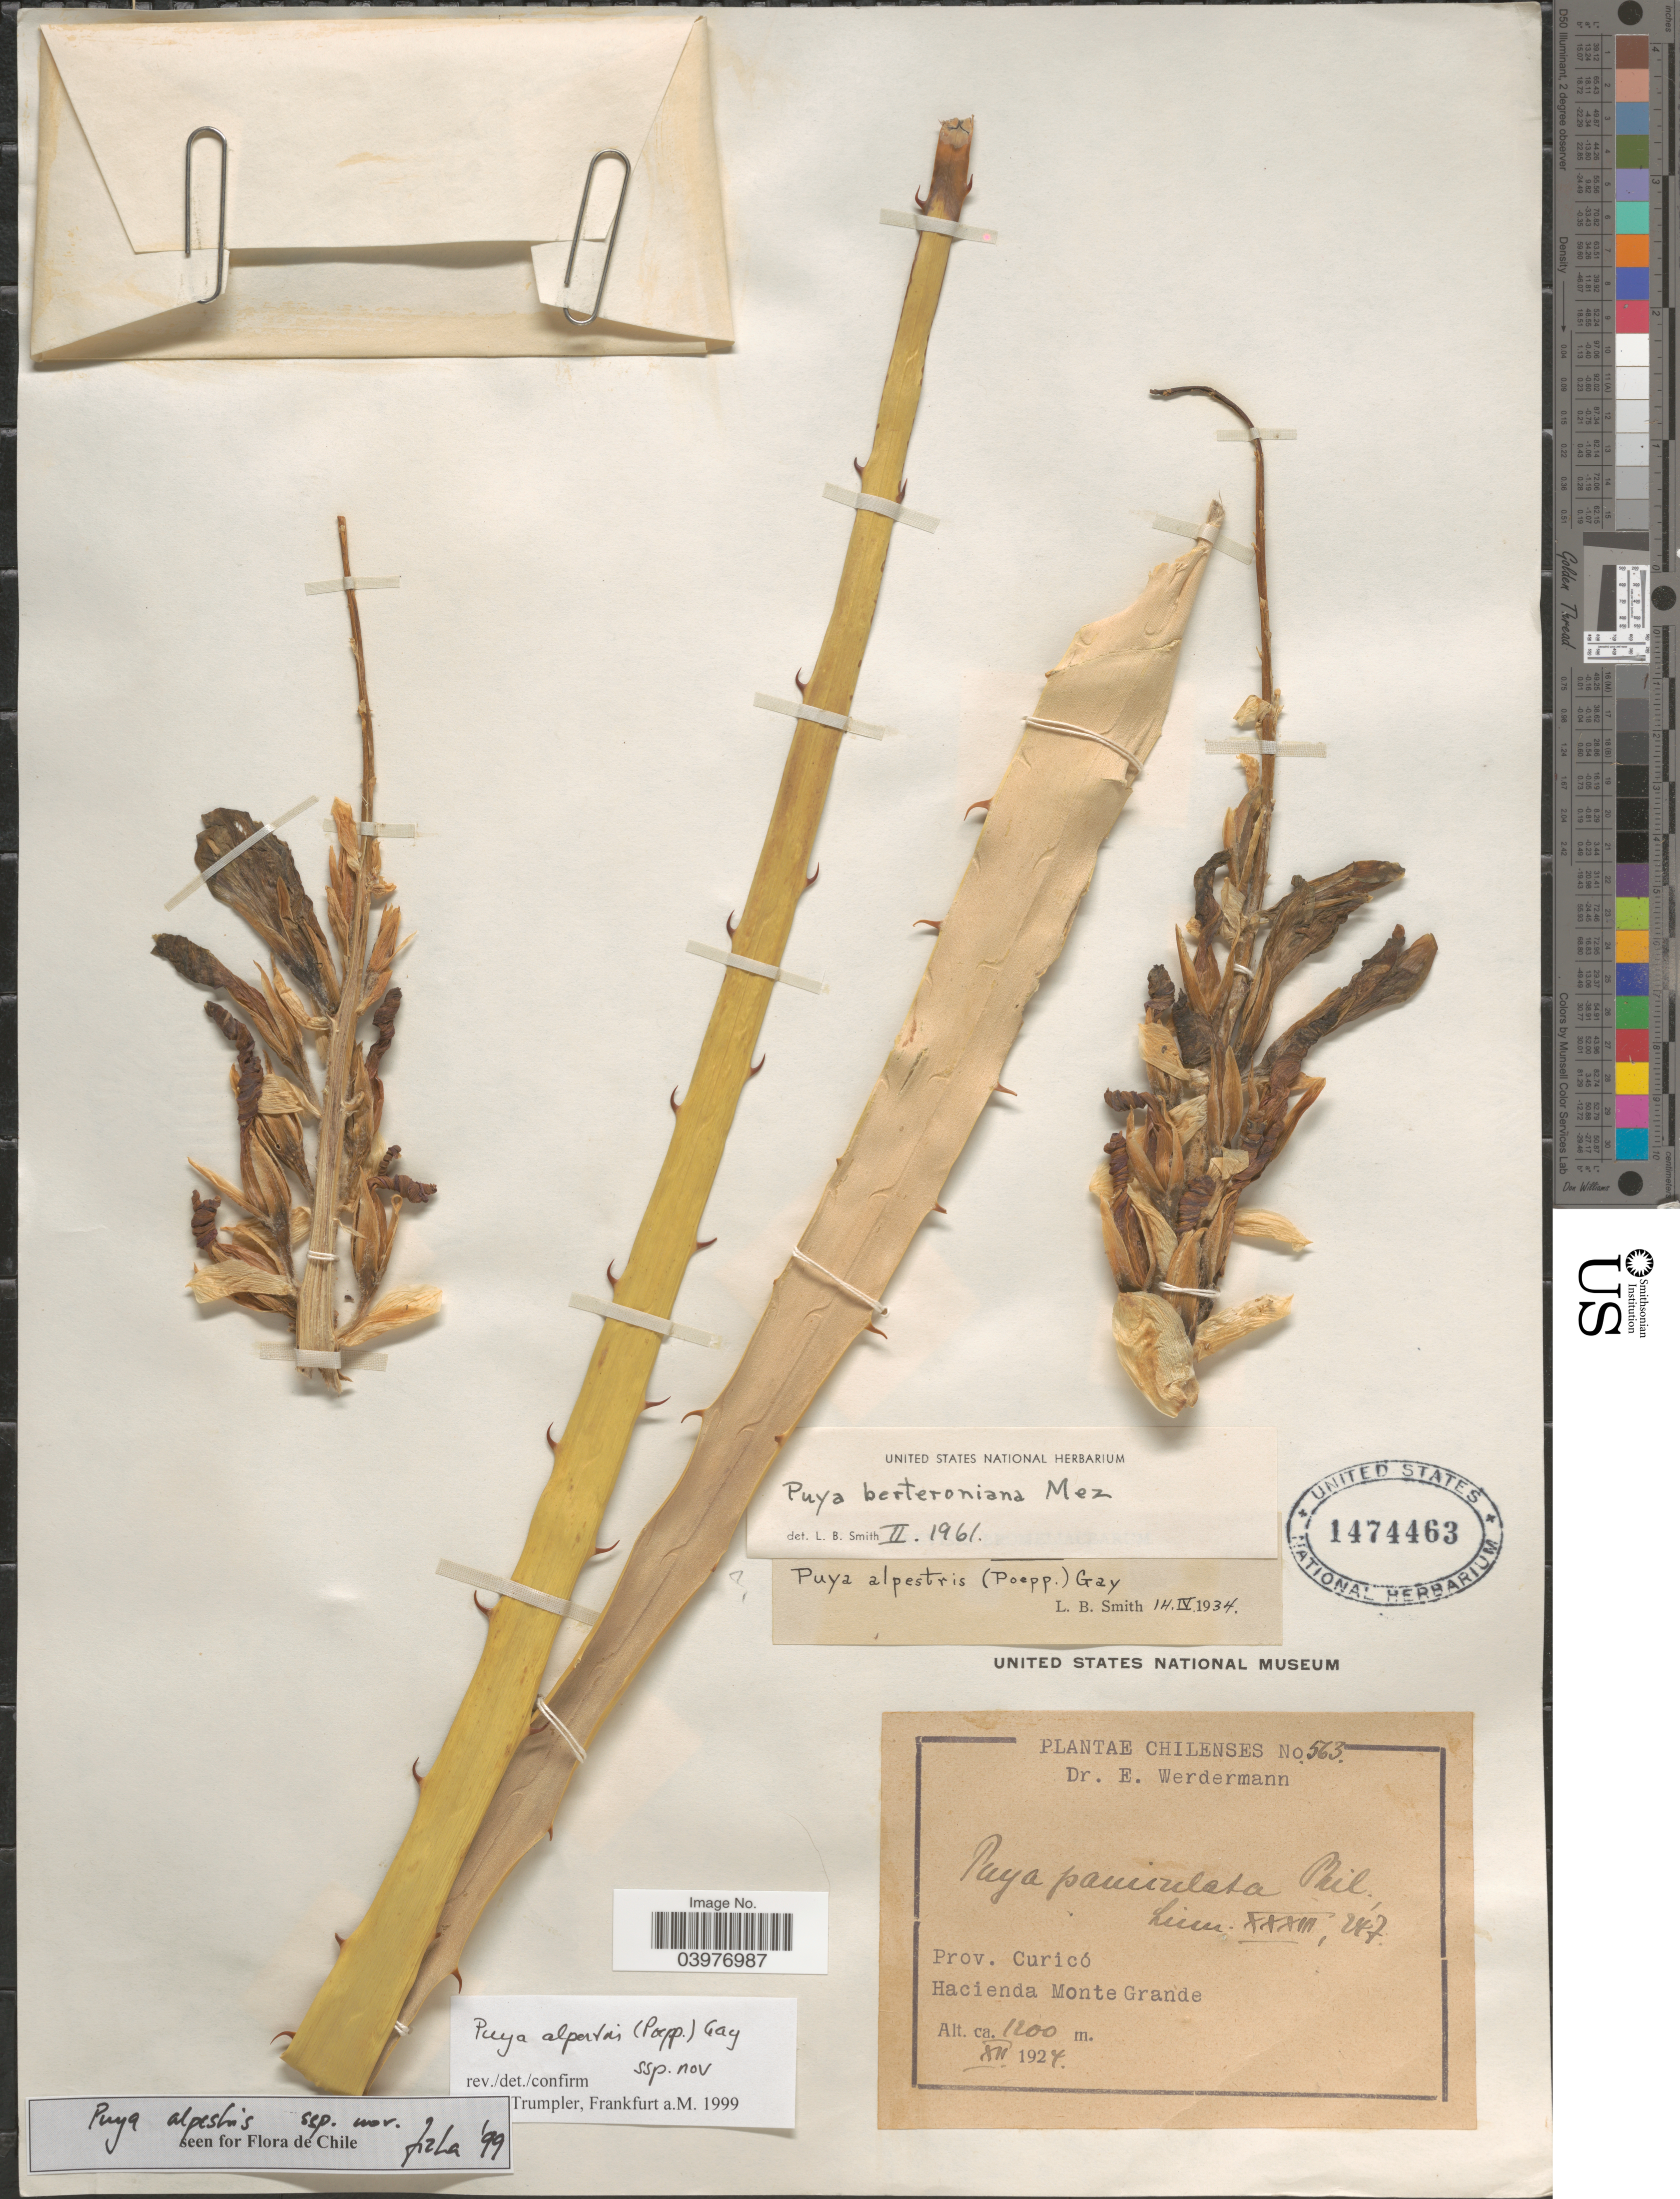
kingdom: Plantae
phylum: Tracheophyta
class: Liliopsida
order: Poales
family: Bromeliaceae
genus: Puya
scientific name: Puya alpestris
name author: (Poepp.) Gay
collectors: E. Werdermann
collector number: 563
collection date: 1924-12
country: Chile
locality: Prov. Curicó. Hacienda Monte Grande.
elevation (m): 1200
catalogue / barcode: US 1474463